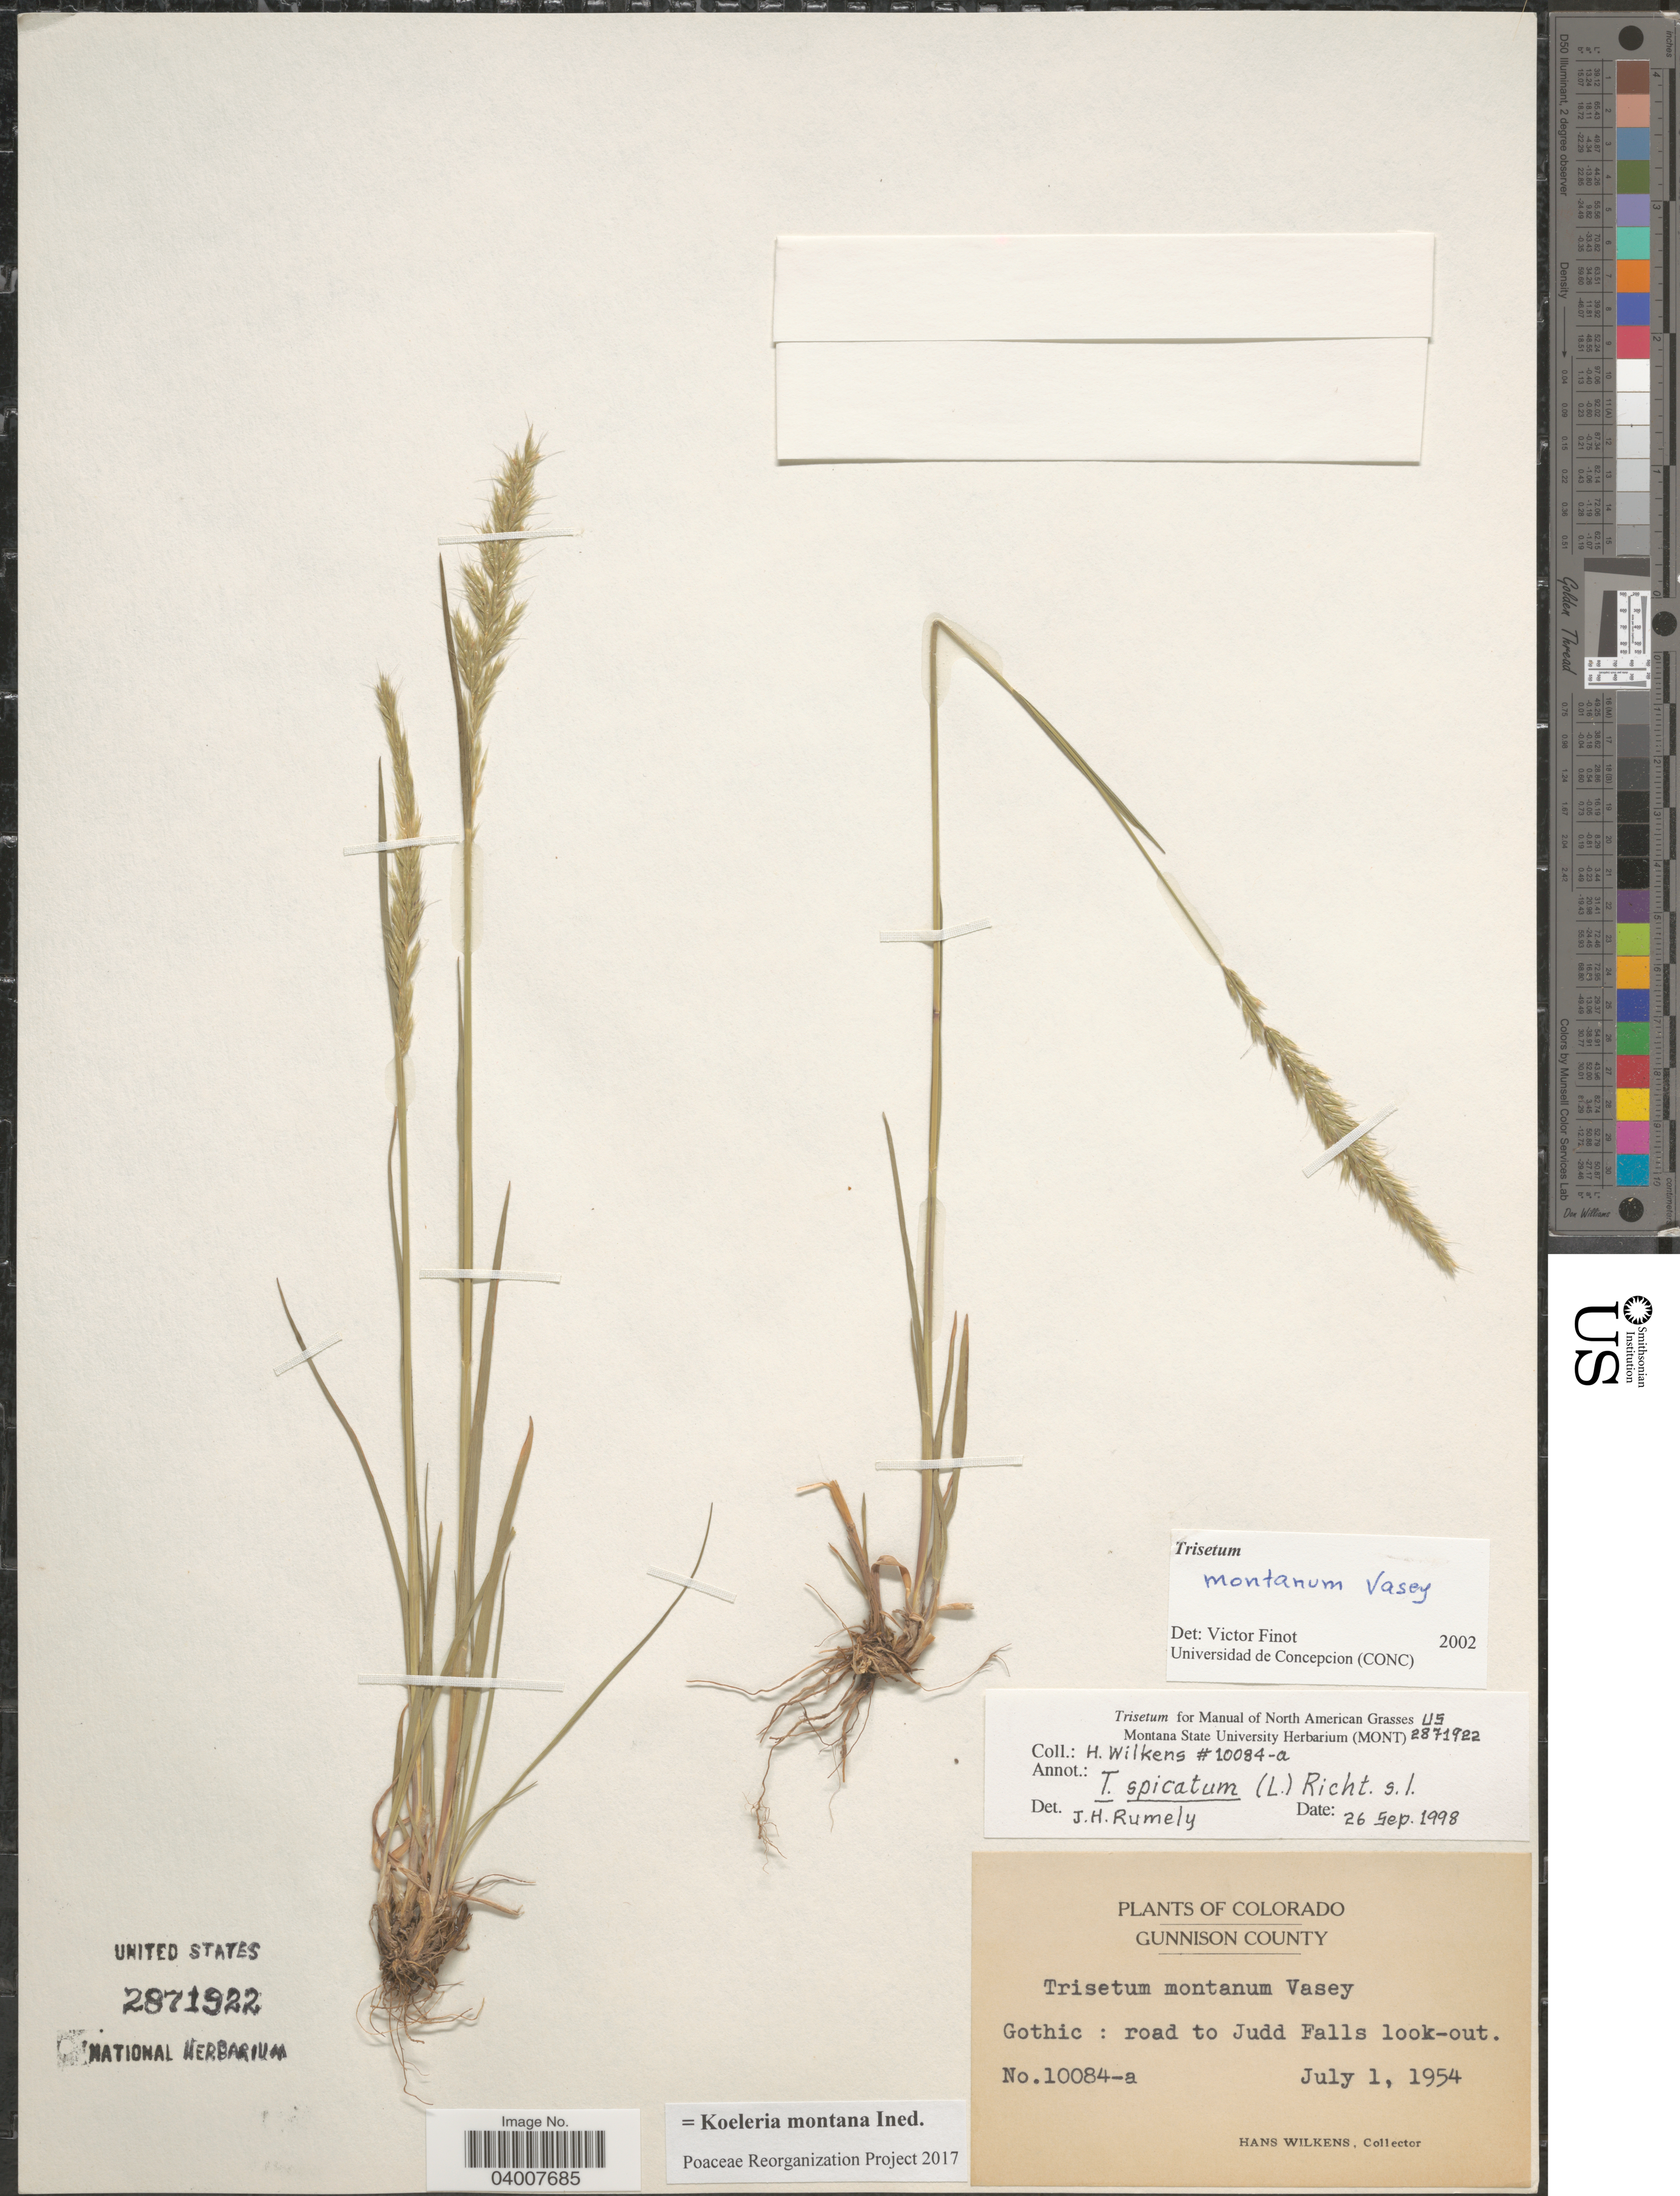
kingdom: Plantae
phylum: Tracheophyta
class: Liliopsida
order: Poales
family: Poaceae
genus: Koeleria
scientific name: Koeleria montana ined.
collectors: H. Wilkens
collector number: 10084-a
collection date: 1954-07-01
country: United States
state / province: Colorado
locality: Gunnison County. Gothic: road to Judd Falls look-out.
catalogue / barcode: US 2871922